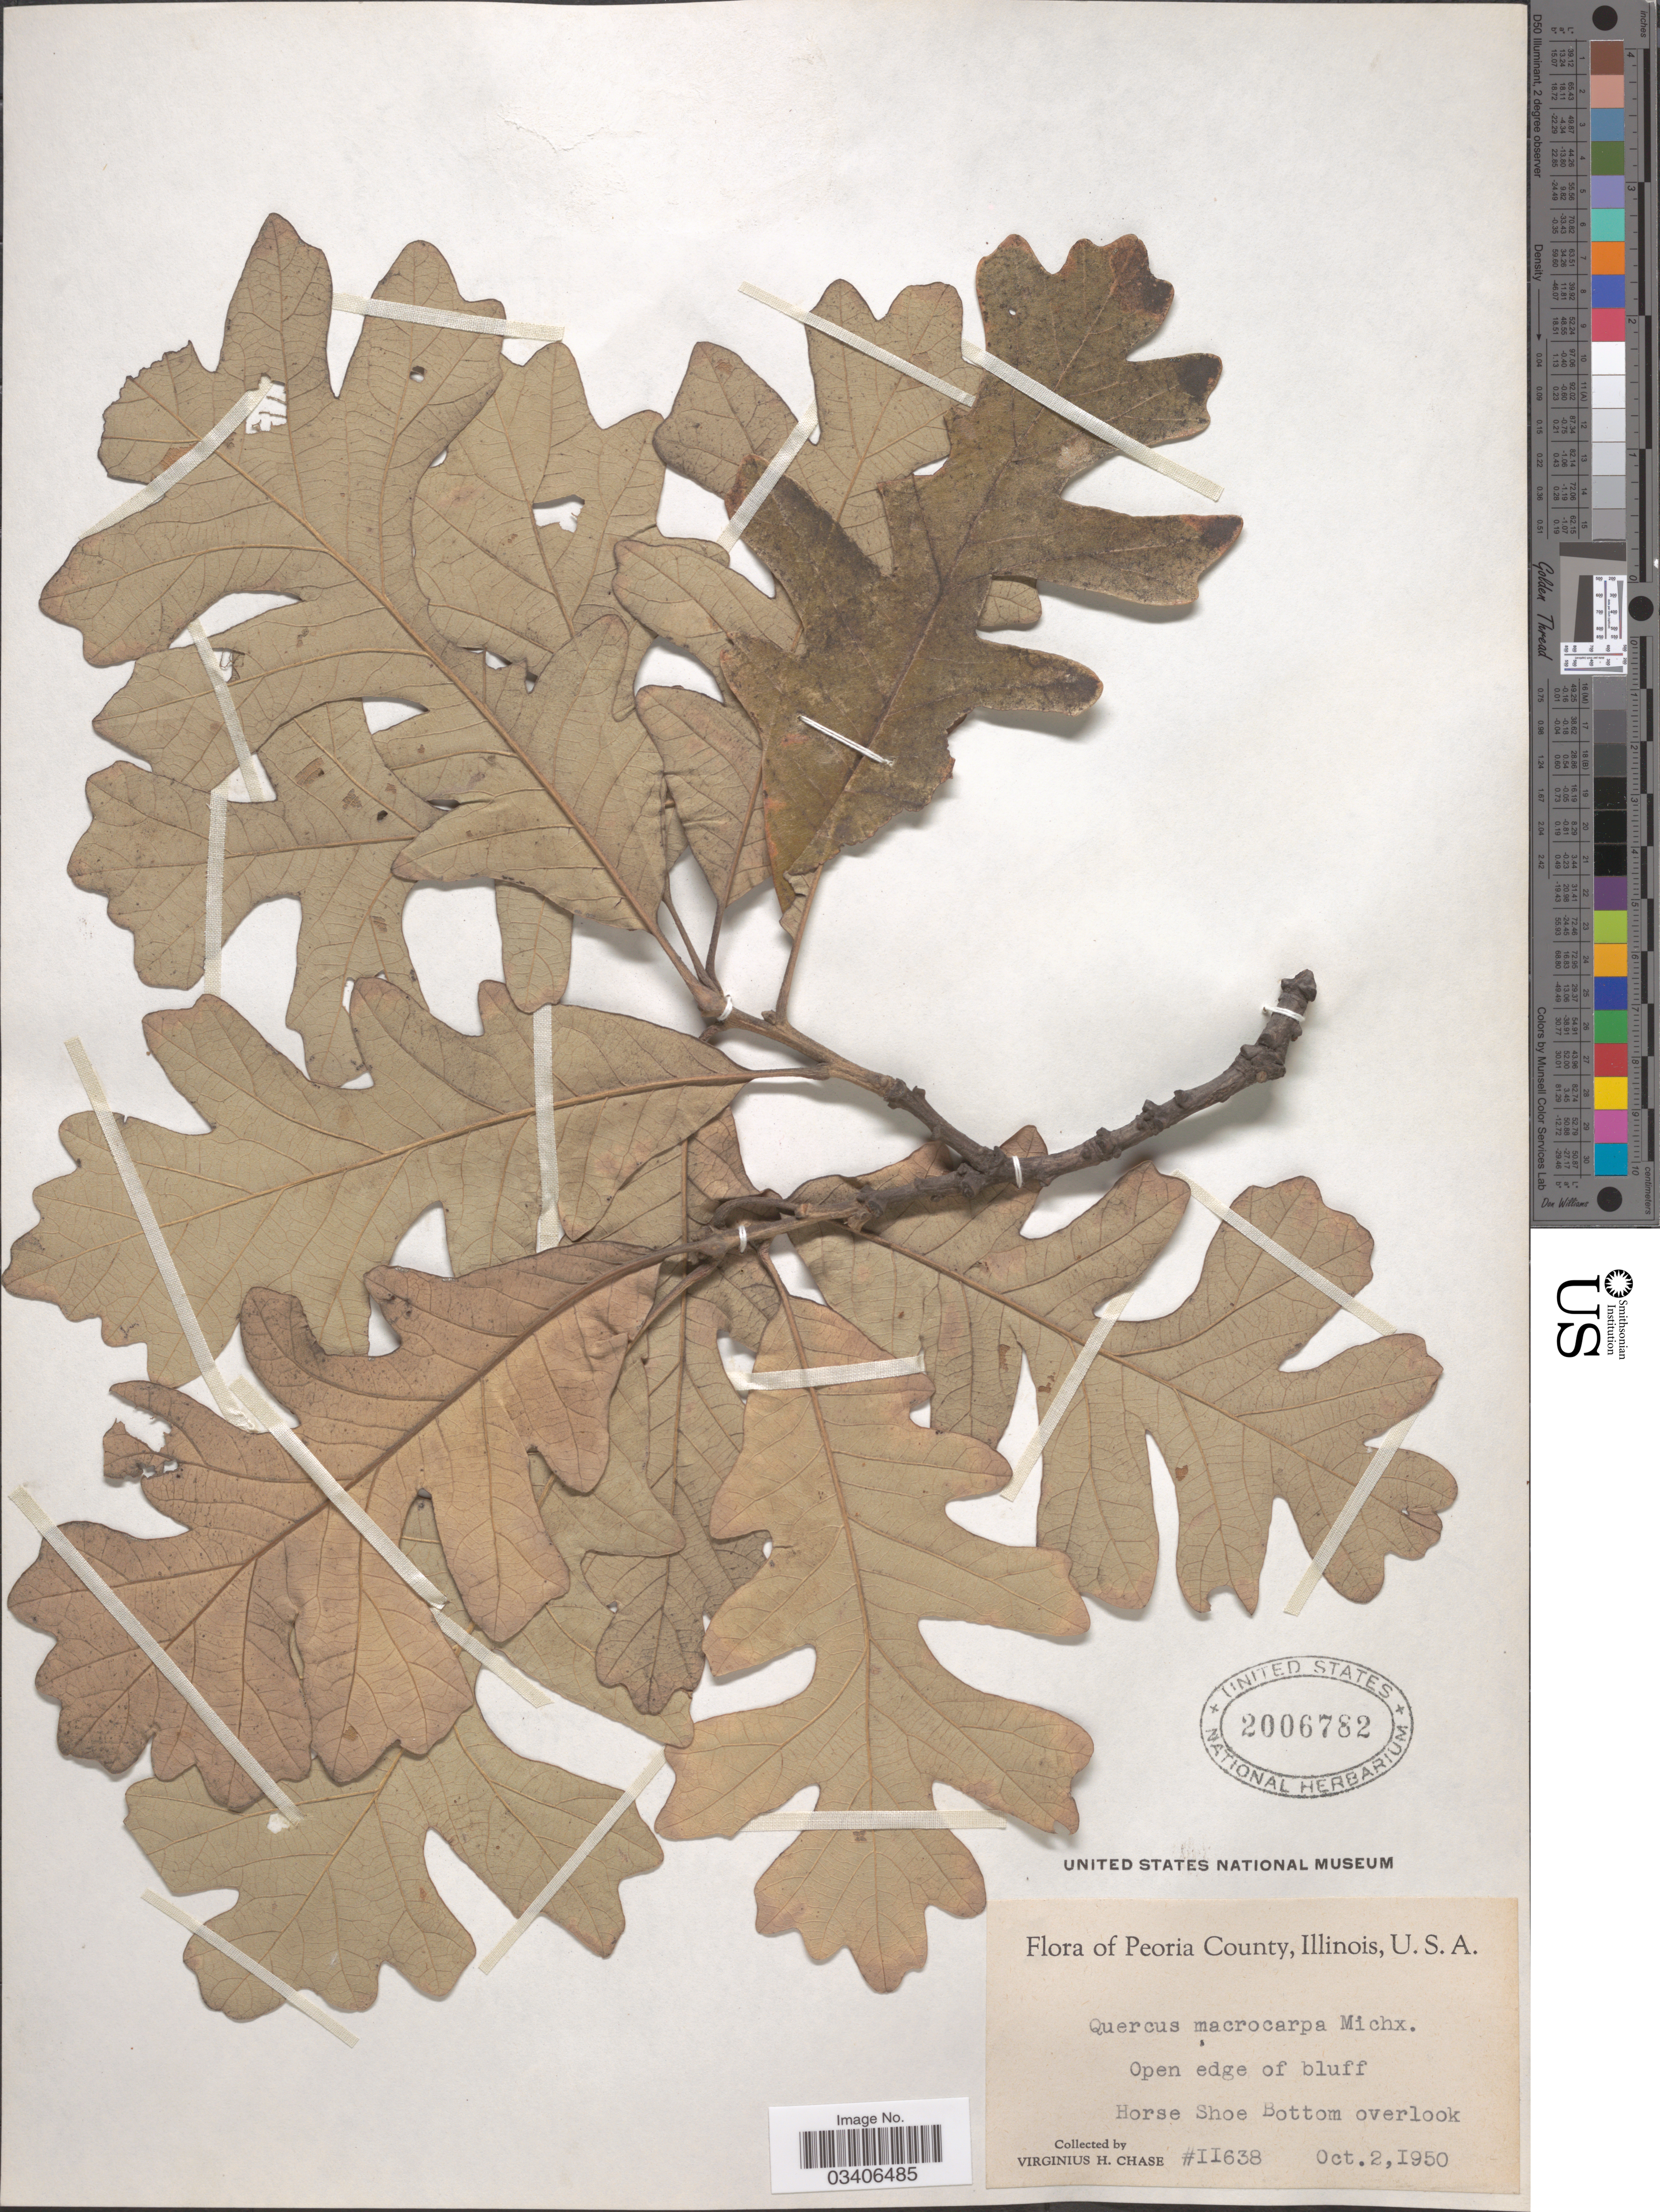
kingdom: Plantae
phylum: Tracheophyta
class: Magnoliopsida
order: Fagales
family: Fagaceae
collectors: V. H. Chase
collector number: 11638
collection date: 1950-10-02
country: United States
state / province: Illinois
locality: Peoria County, Open edge of bluff Horse Shoe Bottom overlook.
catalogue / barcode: US 2006782